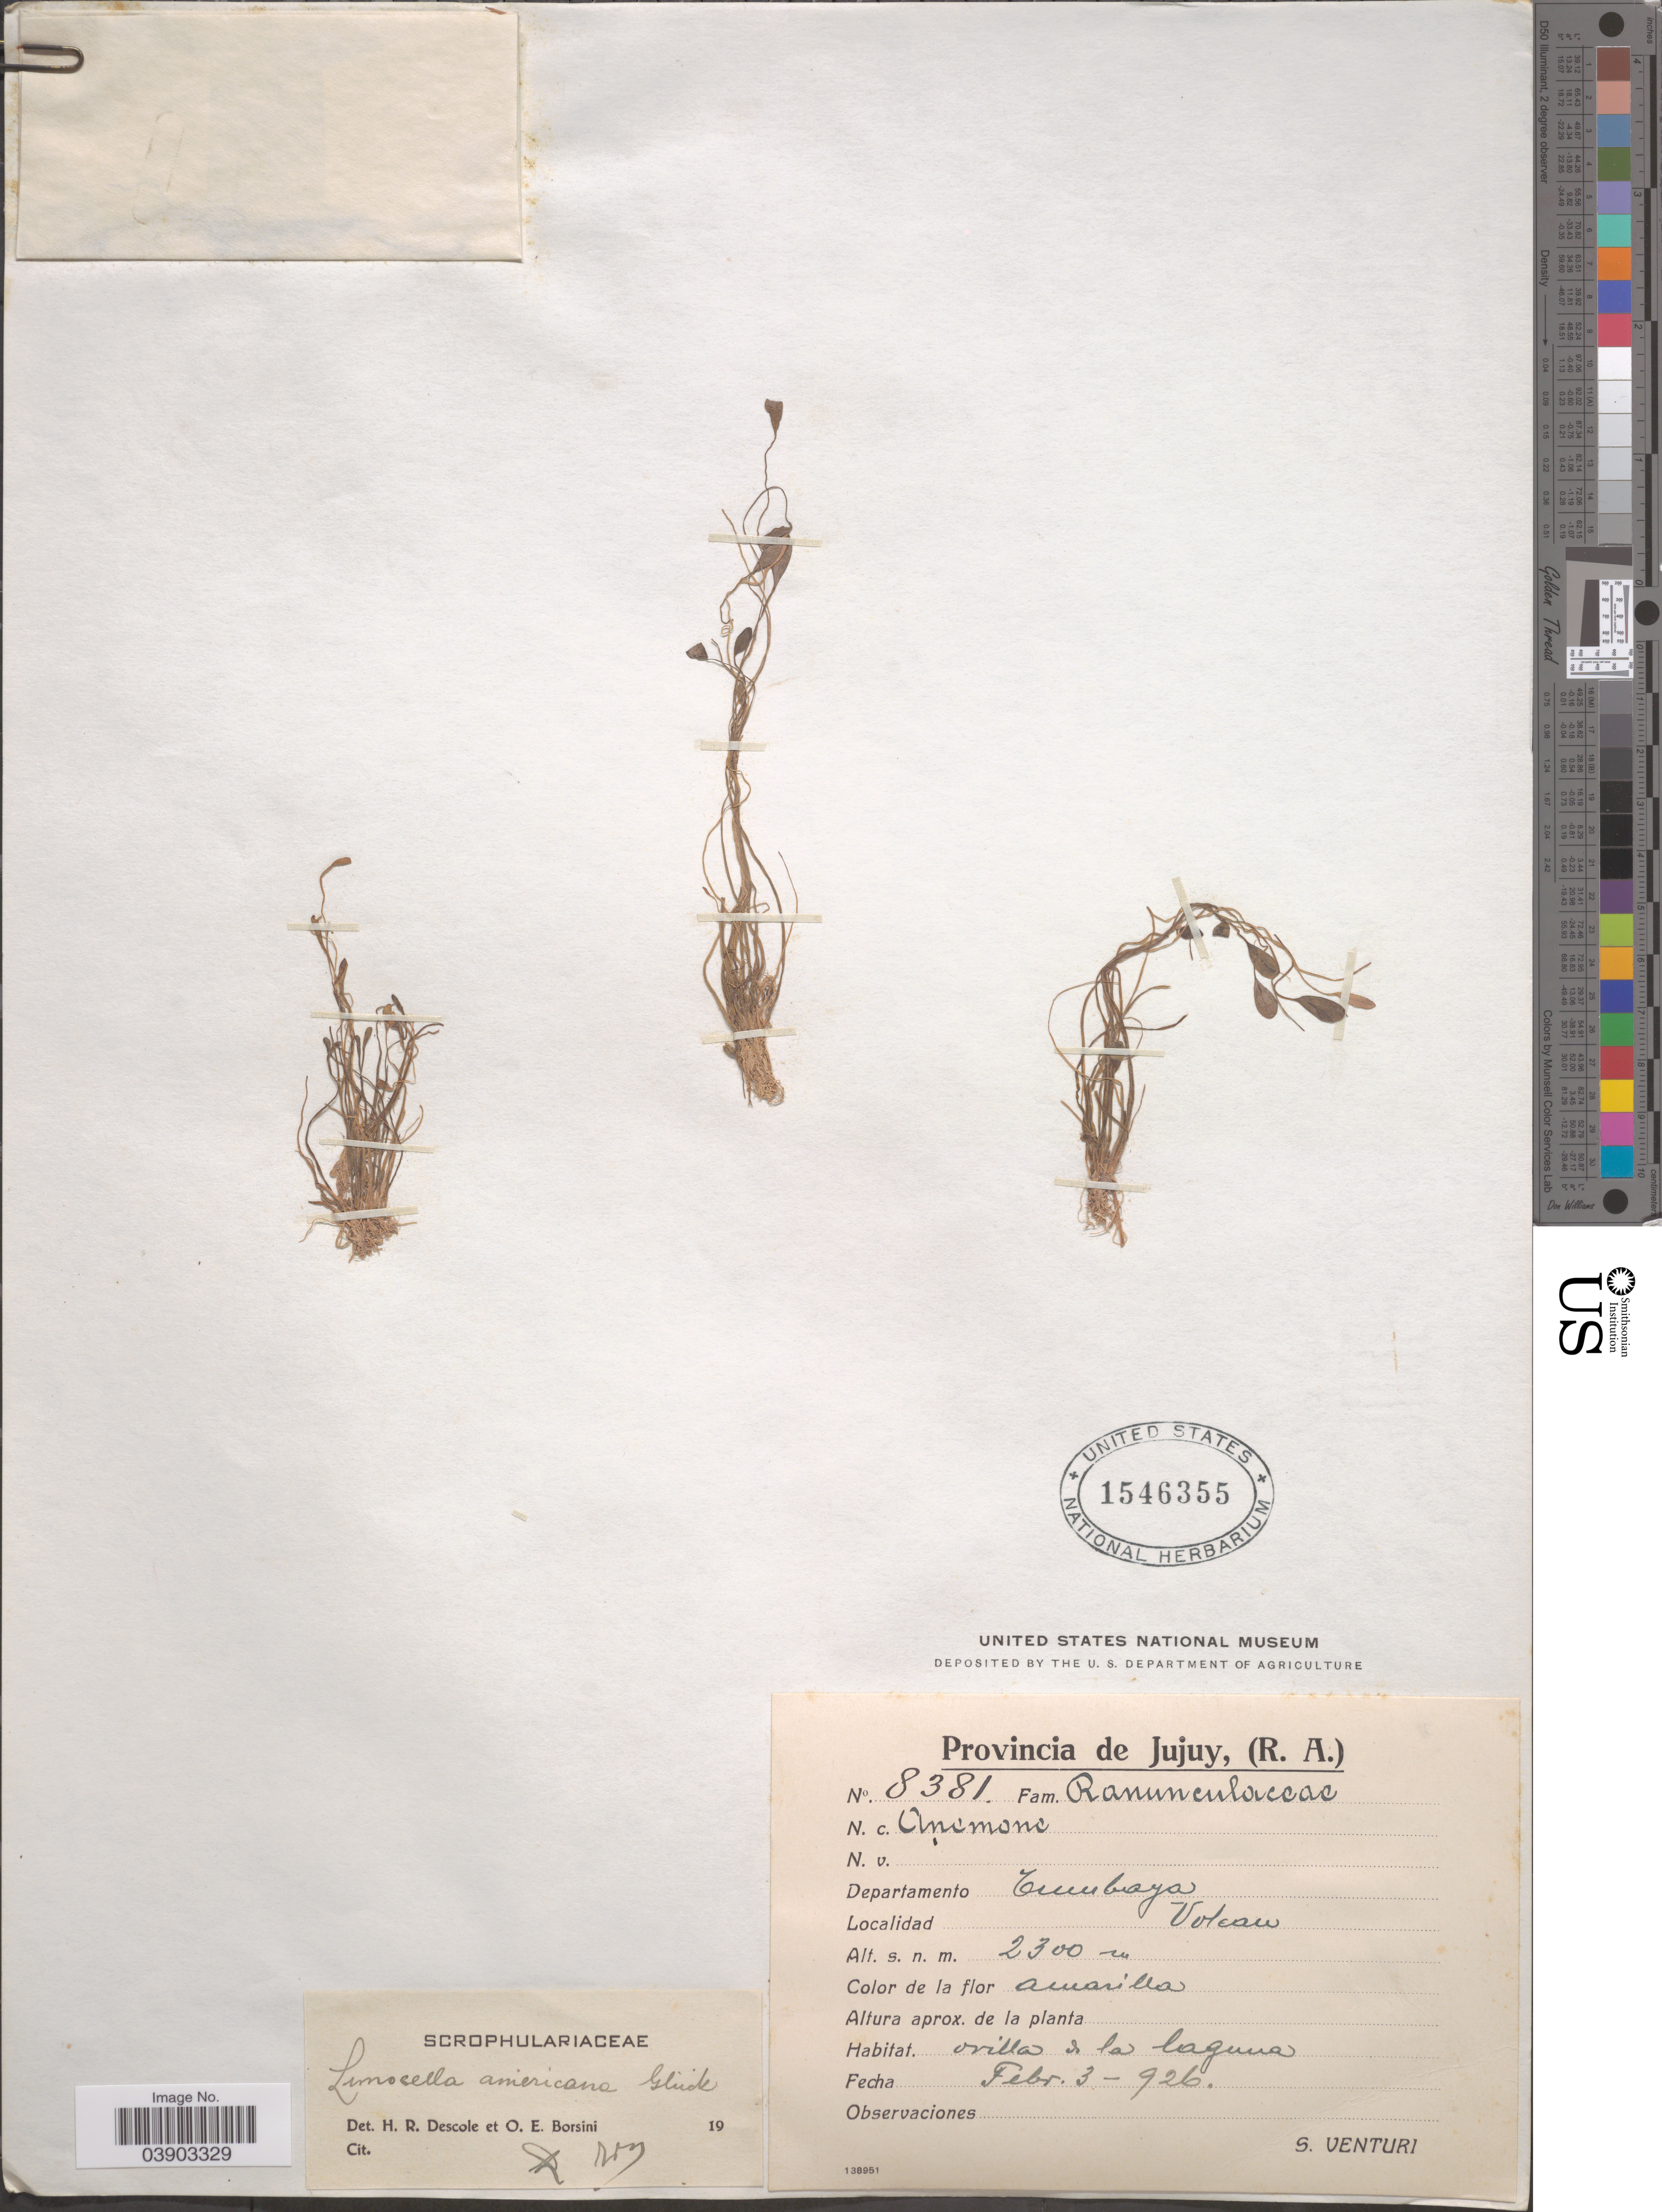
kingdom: Plantae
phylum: Tracheophyta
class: Magnoliopsida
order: Lamiales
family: Scrophulariaceae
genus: Limosella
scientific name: Limosella aquatica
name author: L.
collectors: S. Venturi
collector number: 8381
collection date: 1926-02-03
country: Argentina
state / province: Jujuy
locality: Departamento Cumbaya. Volcan.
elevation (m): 2300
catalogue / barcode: US 1546355